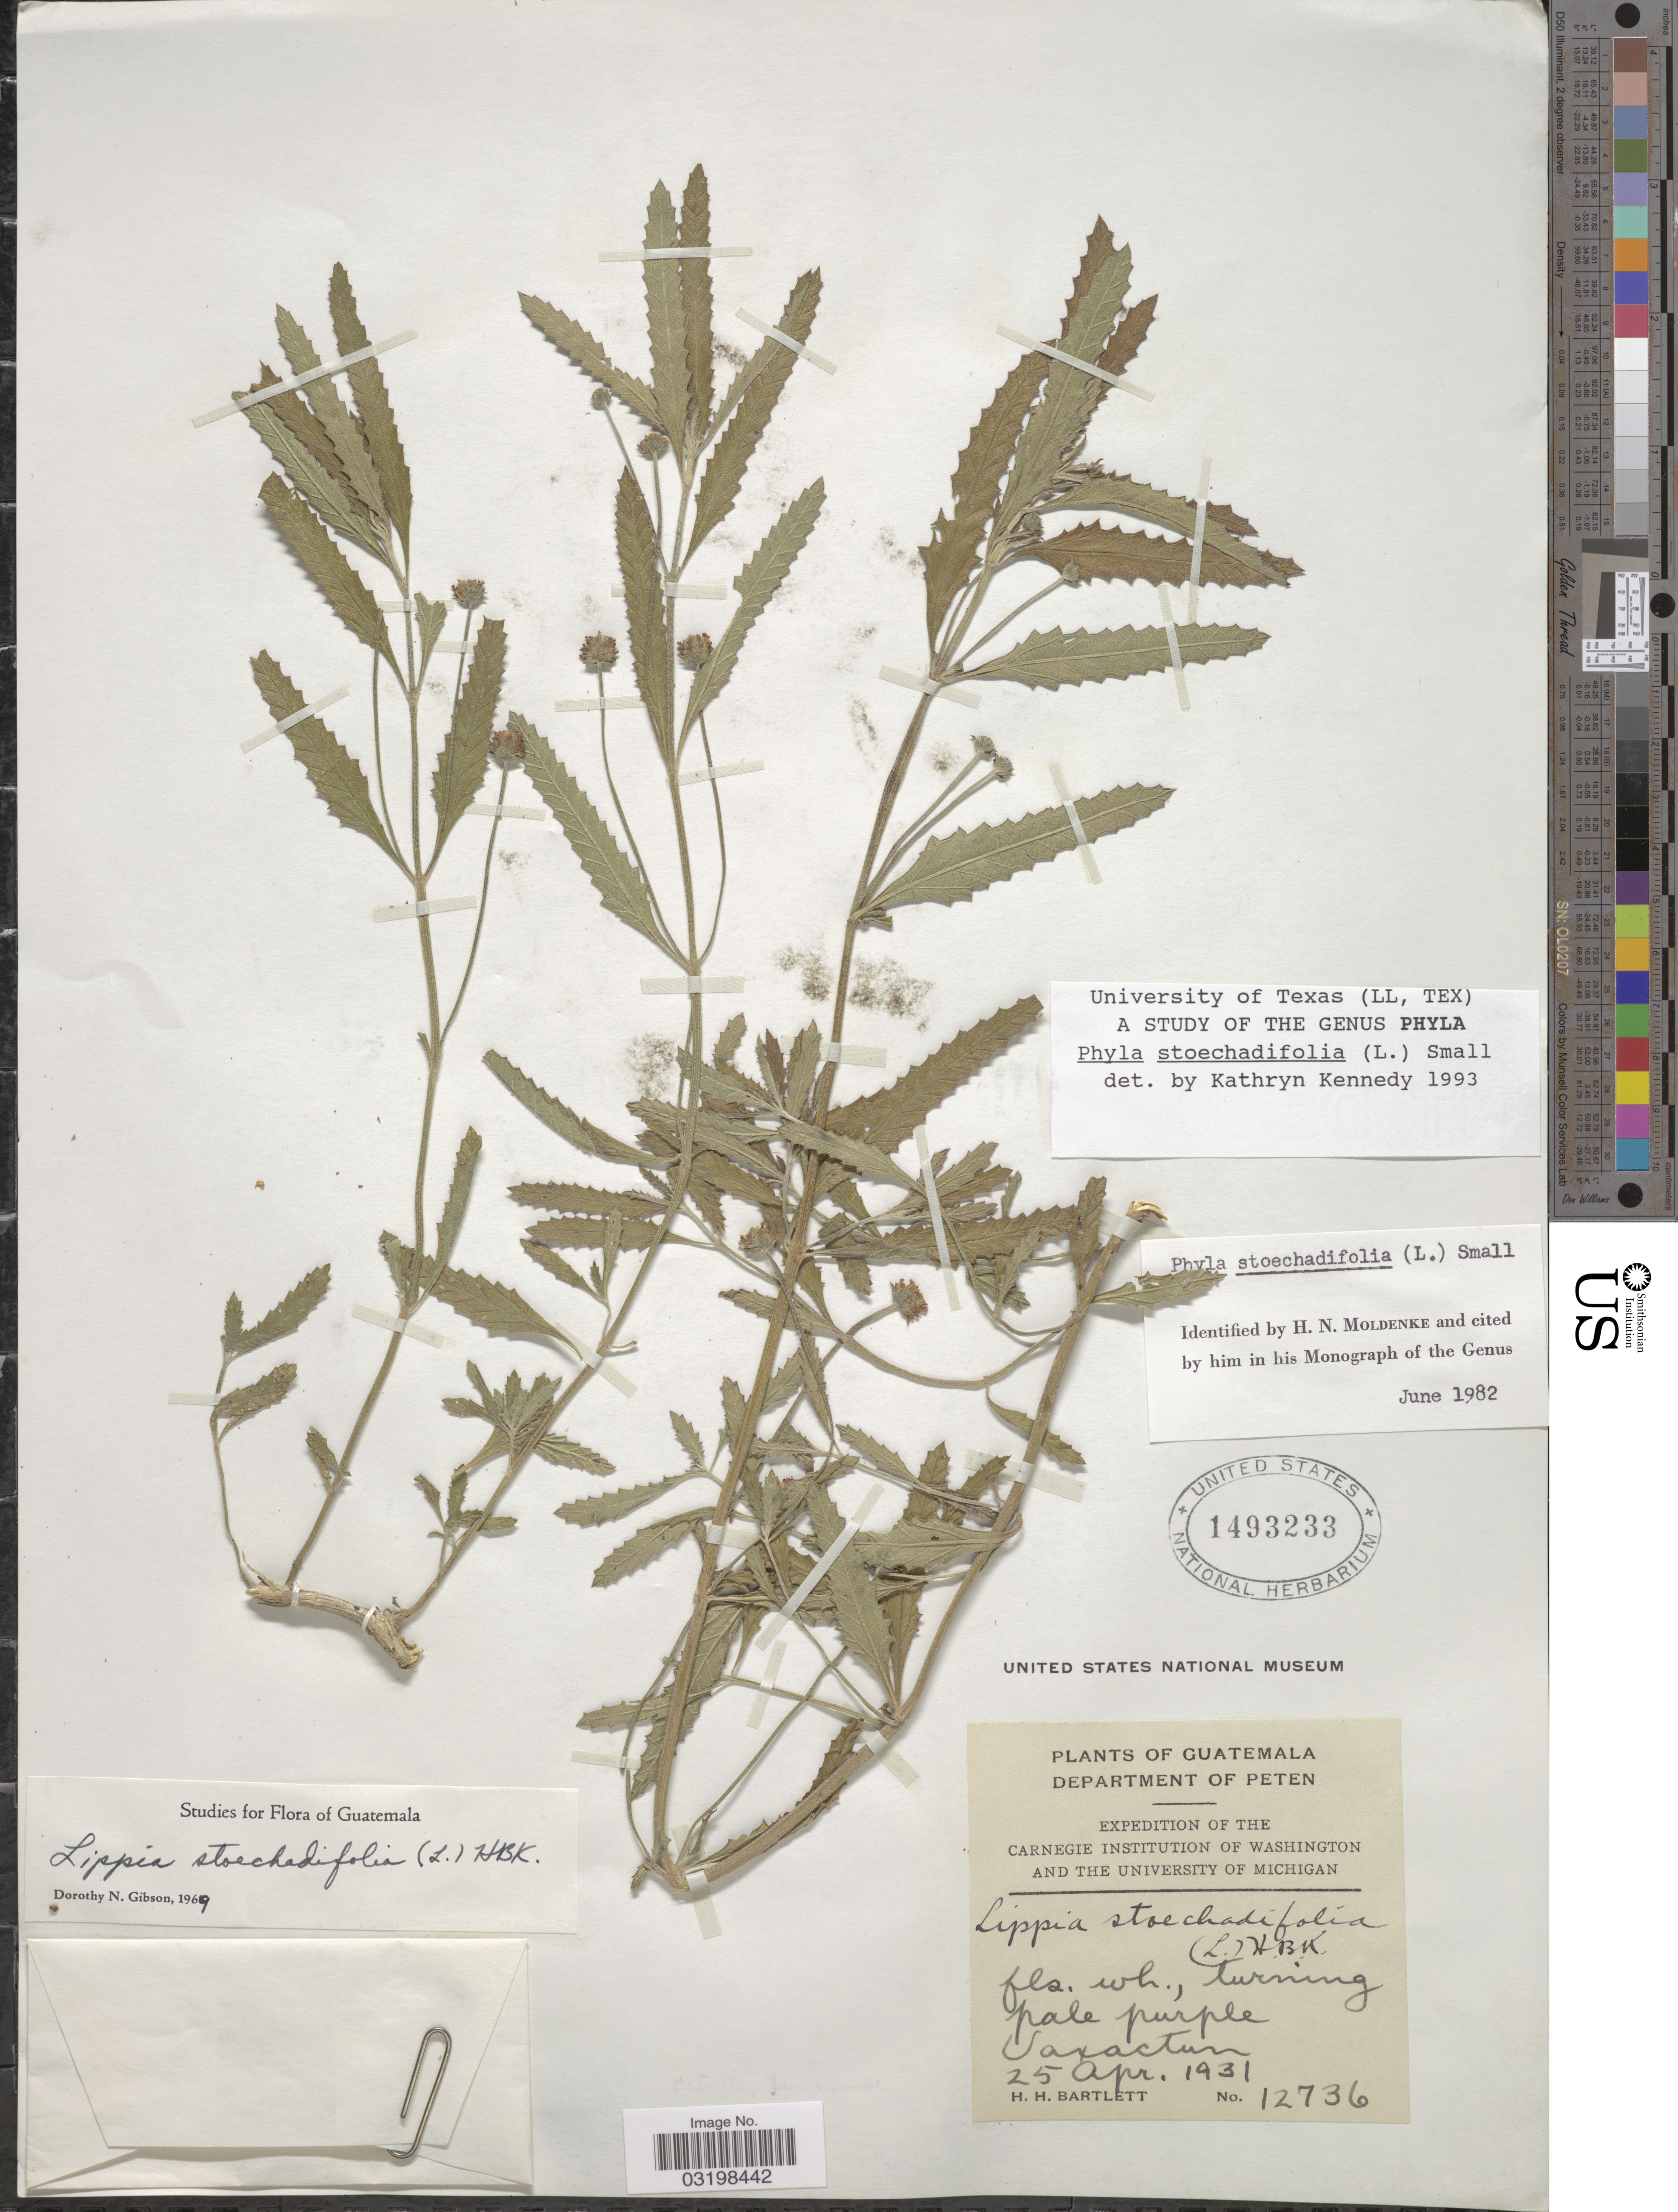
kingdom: Plantae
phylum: Tracheophyta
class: Magnoliopsida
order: Lamiales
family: Verbenaceae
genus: Lippia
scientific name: Lippia stoechadifolia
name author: (L.) Kunth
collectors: H. H. Bartlett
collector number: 12736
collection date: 1931-04-25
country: Guatemala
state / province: El Petén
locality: Department of Peten. Saxactun.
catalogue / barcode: US 1493233